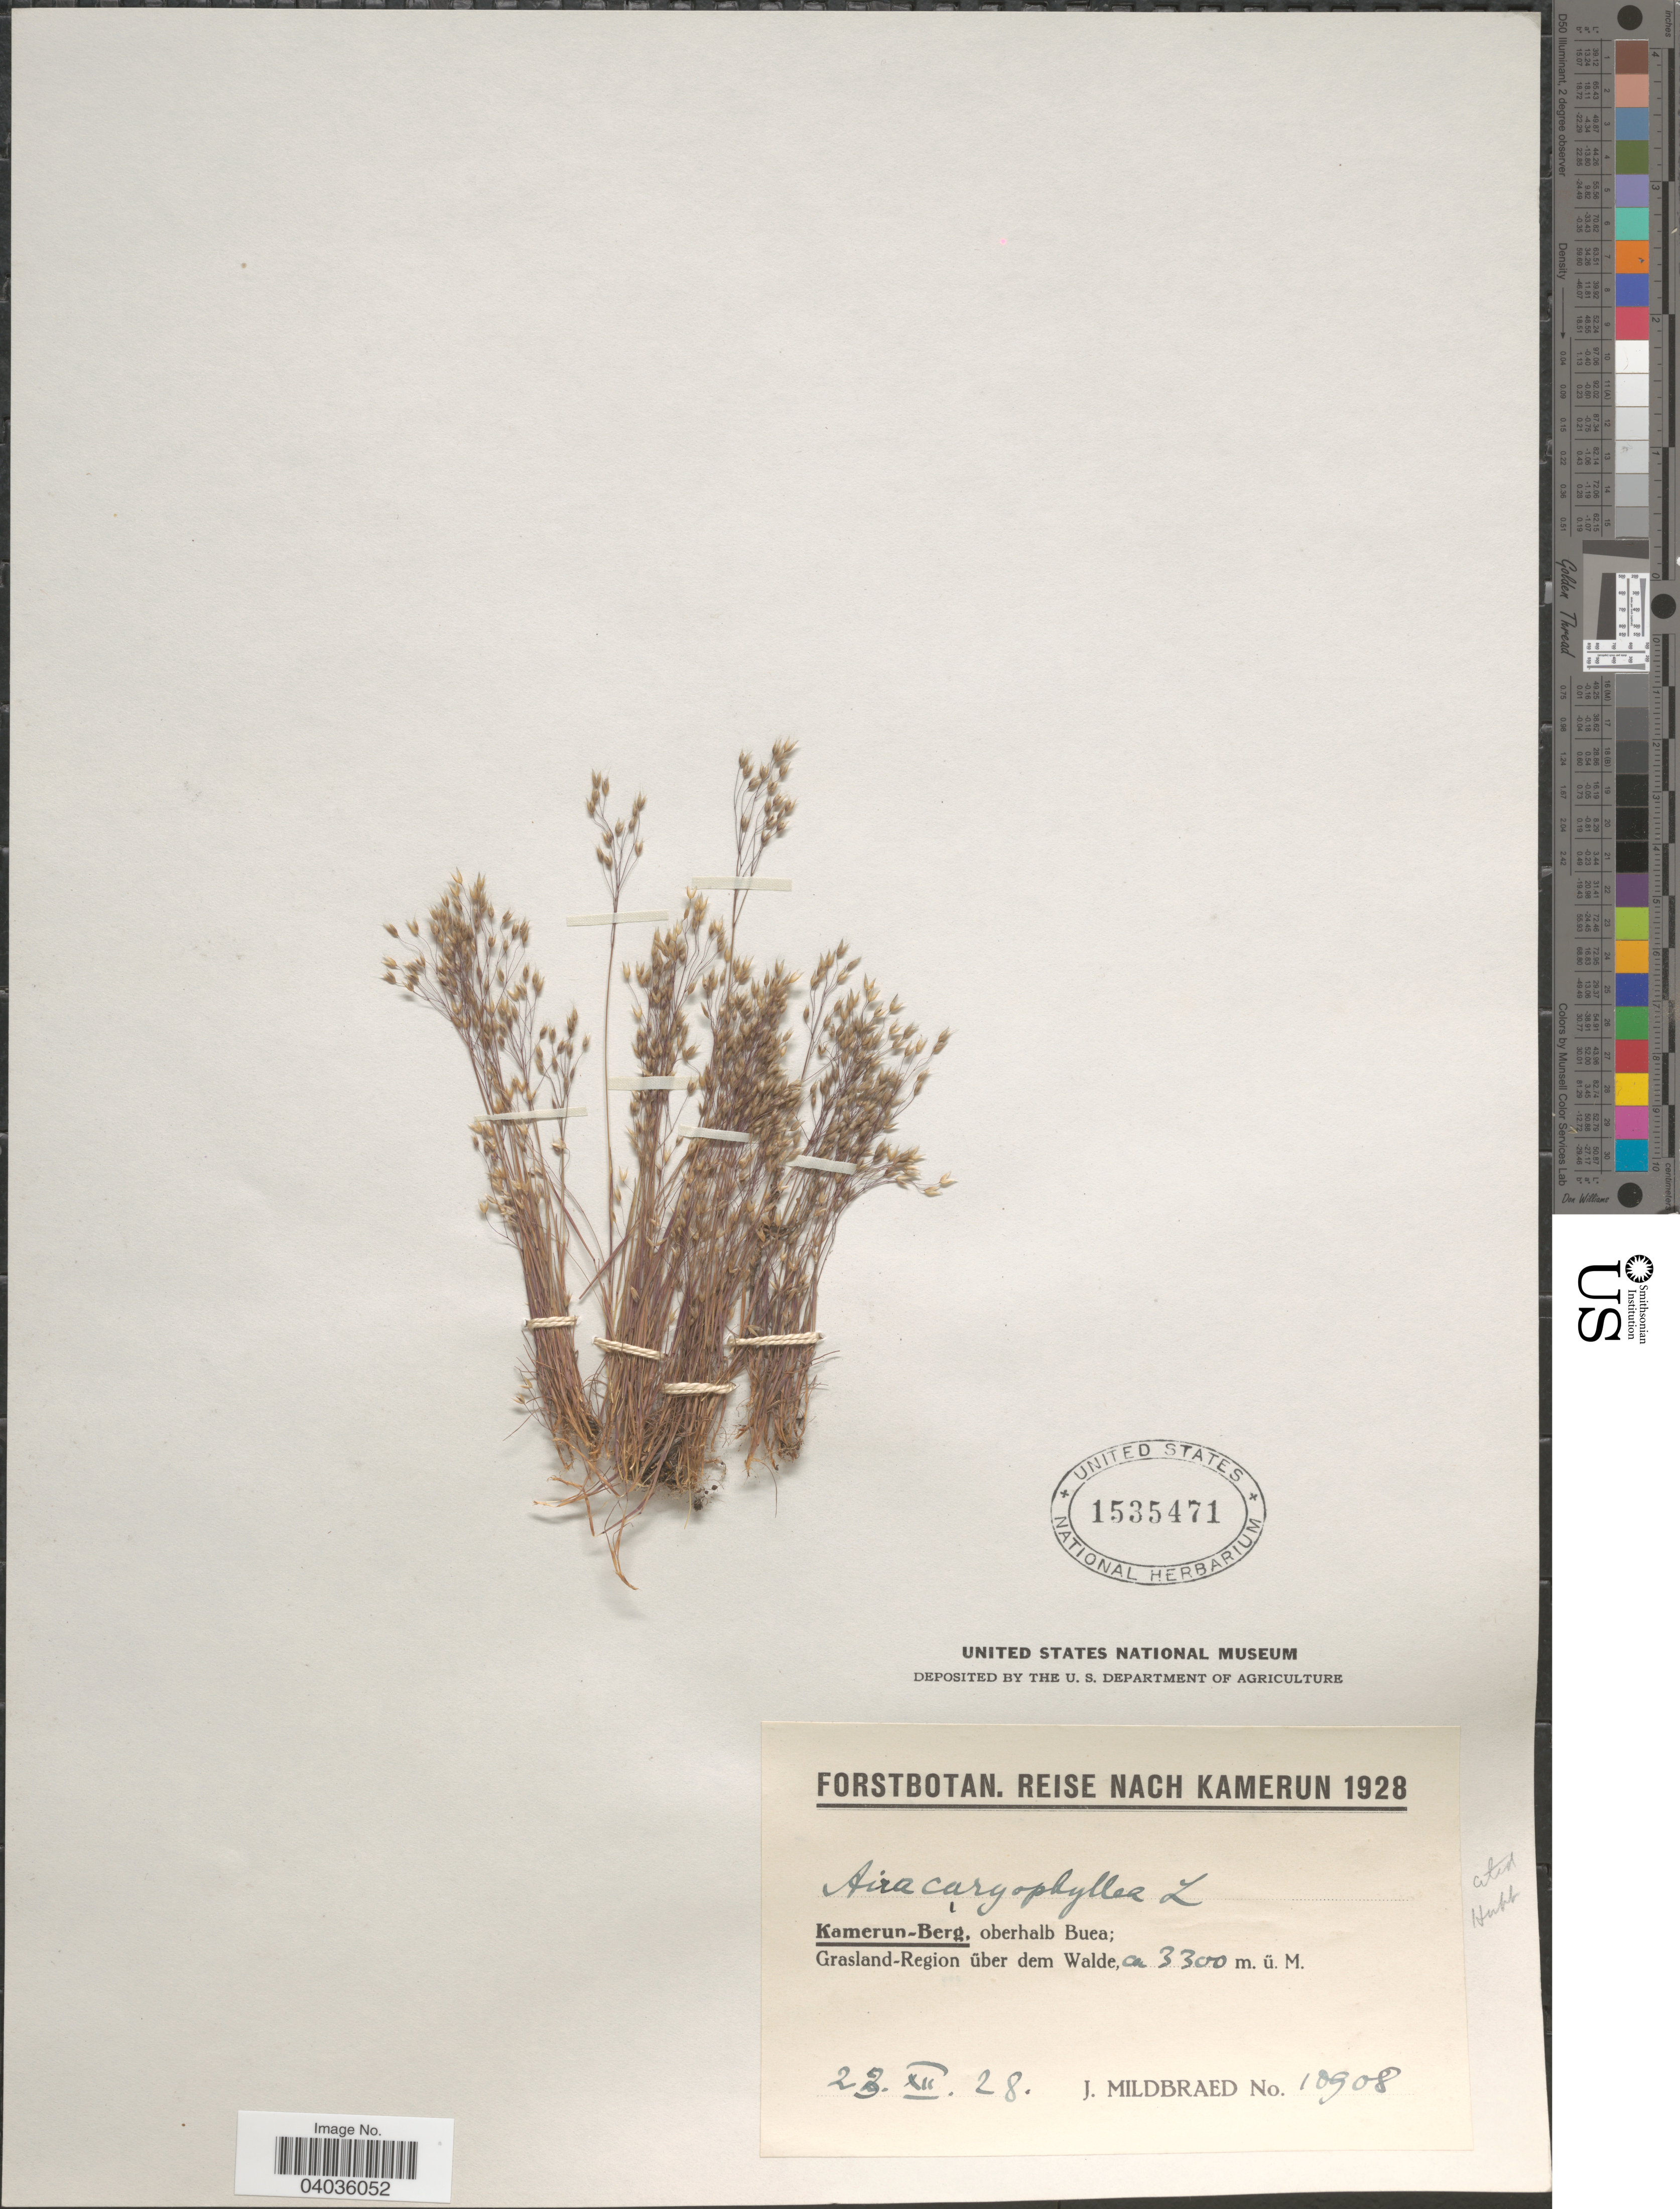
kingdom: Plantae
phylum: Tracheophyta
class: Liliopsida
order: Poales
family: Poaceae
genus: Aira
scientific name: Aira caryophyllea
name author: L.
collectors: J. Mildbraed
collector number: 10908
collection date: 1928-12-23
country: Cameroon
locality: Kamerun-Berg. oberhalb Buea; Grasland-Region über dem Walde.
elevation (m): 3300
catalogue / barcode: US 1535471